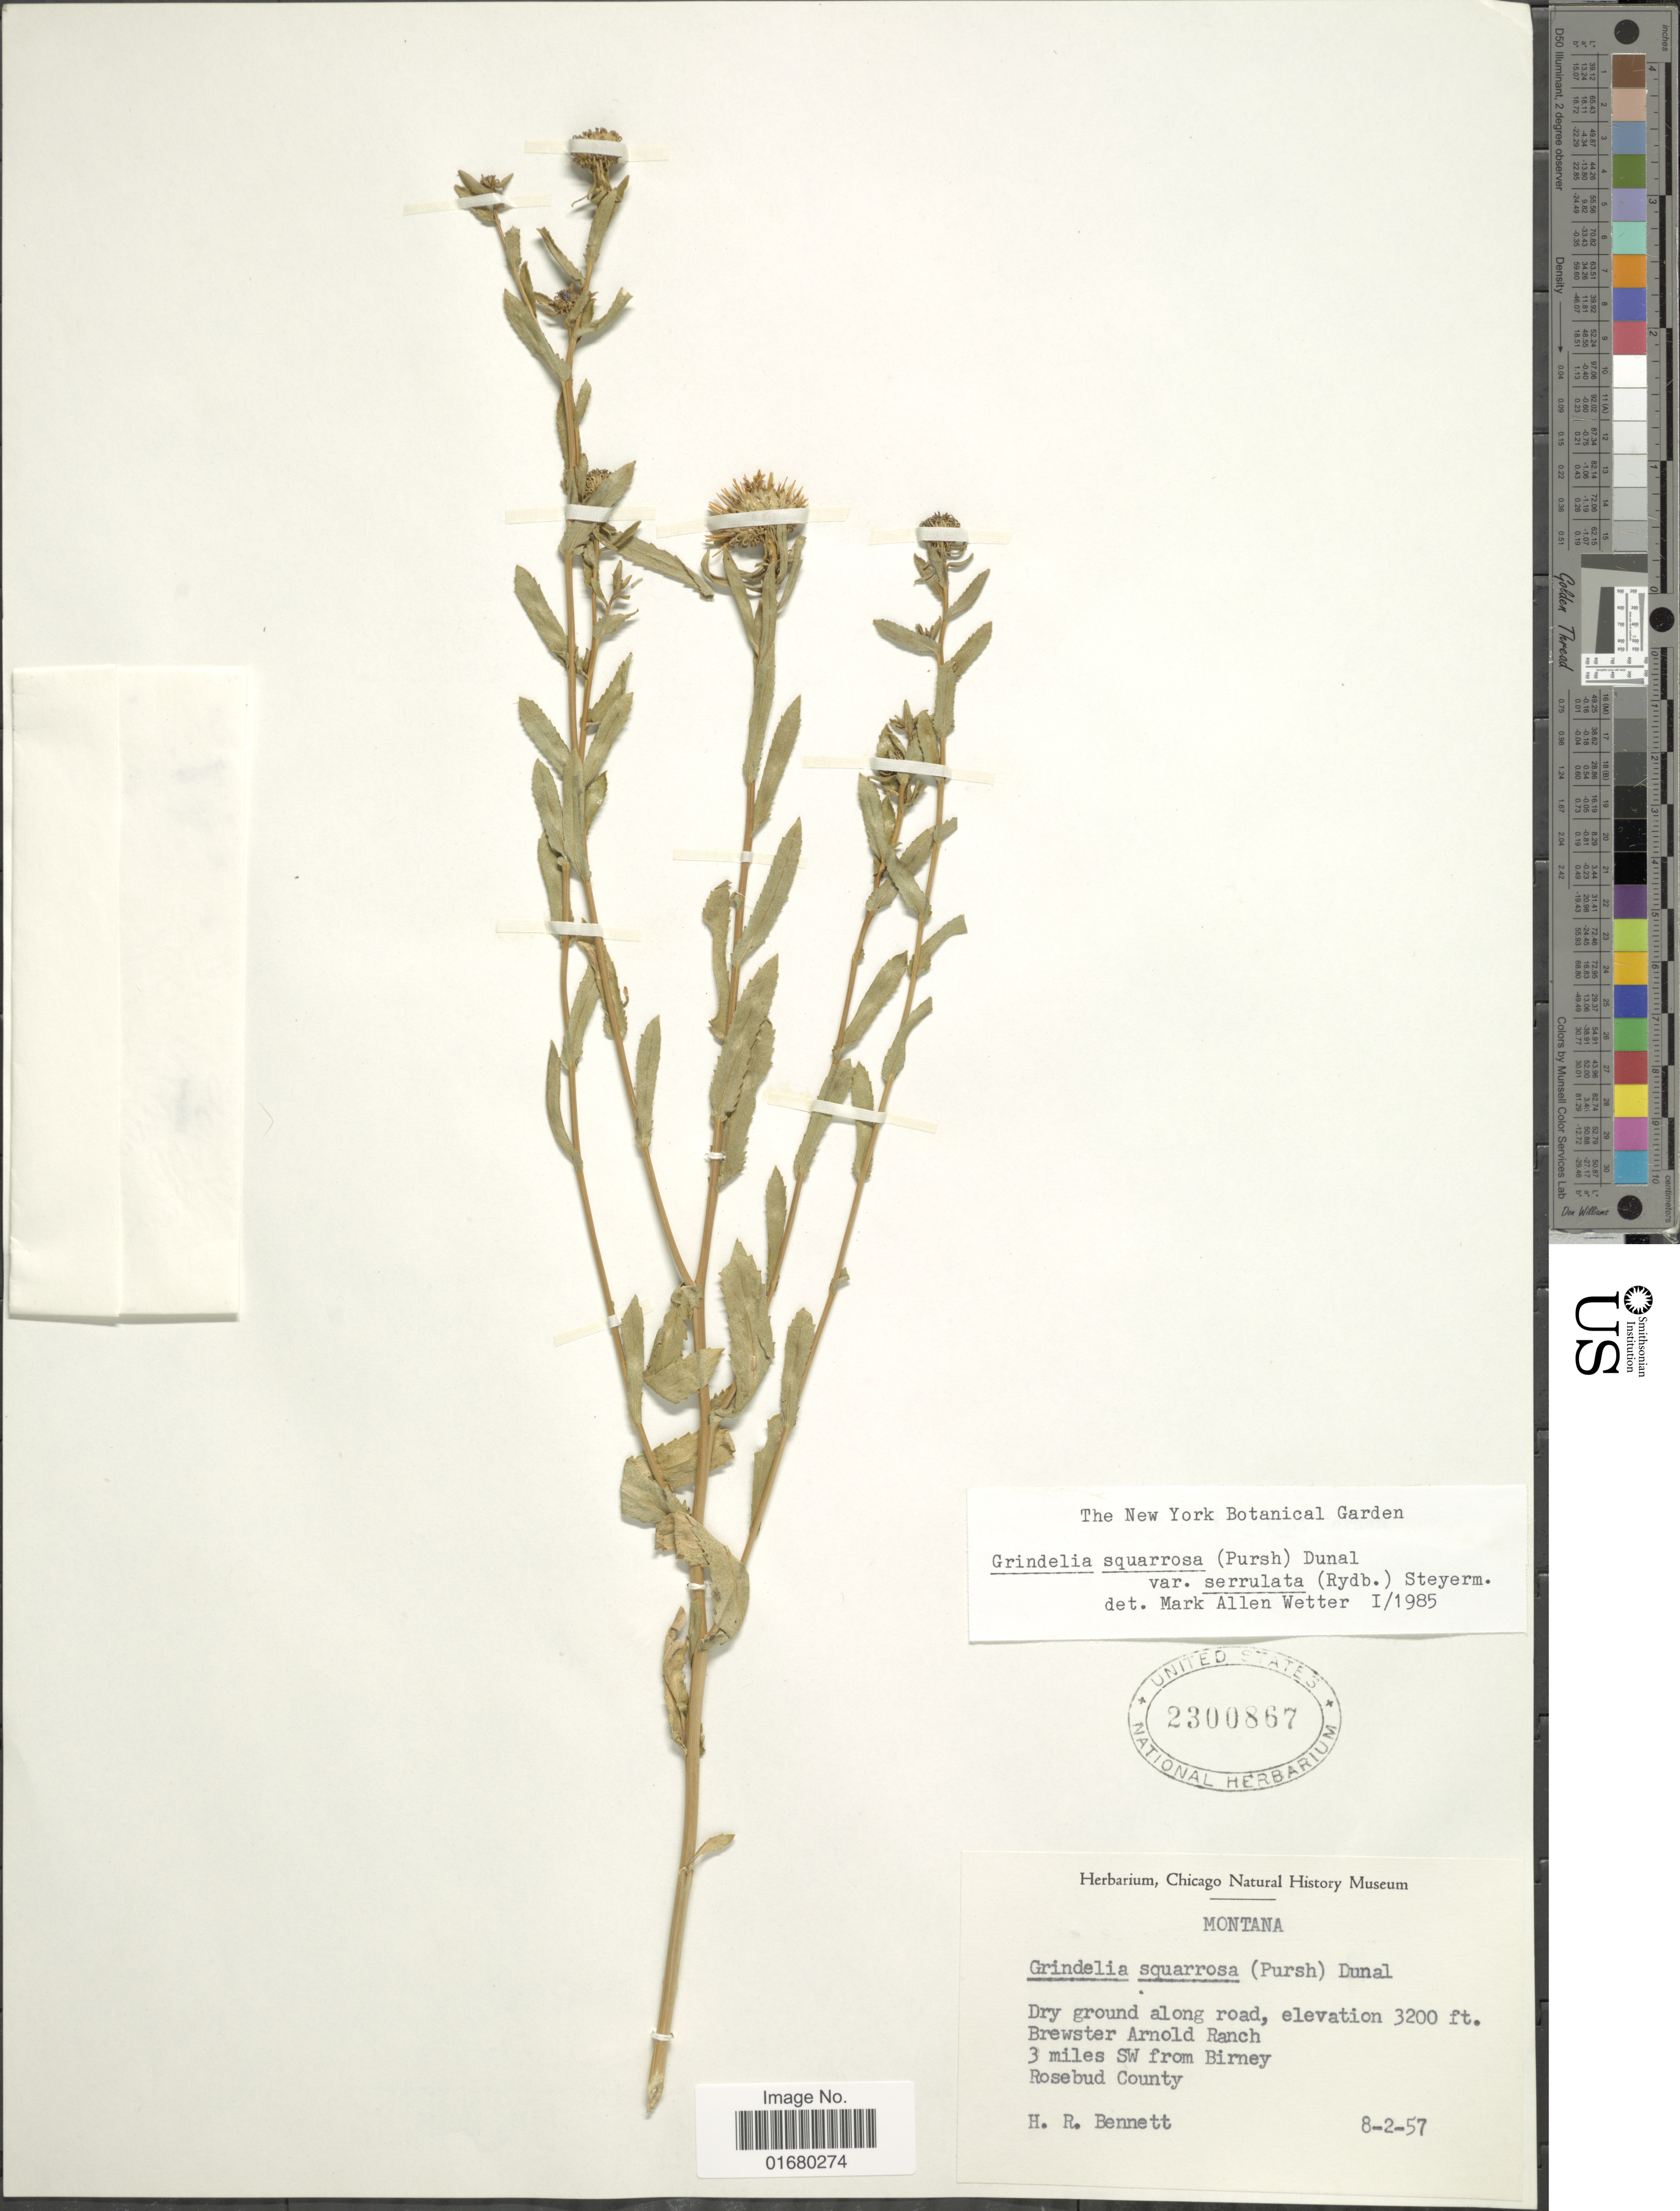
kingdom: Plantae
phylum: Tracheophyta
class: Magnoliopsida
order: Asterales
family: Asteraceae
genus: Grindelia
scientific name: Grindelia squarrosa var. serrulata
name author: (Rydb.) Steyerm.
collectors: H. R. Bennett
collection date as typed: Transcribed d/m/y: 2/8/57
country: United States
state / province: Montana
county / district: Rosebud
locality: Brewster Arnold Ranch, 3 miles SW from Birney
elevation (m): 975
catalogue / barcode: US 2300867